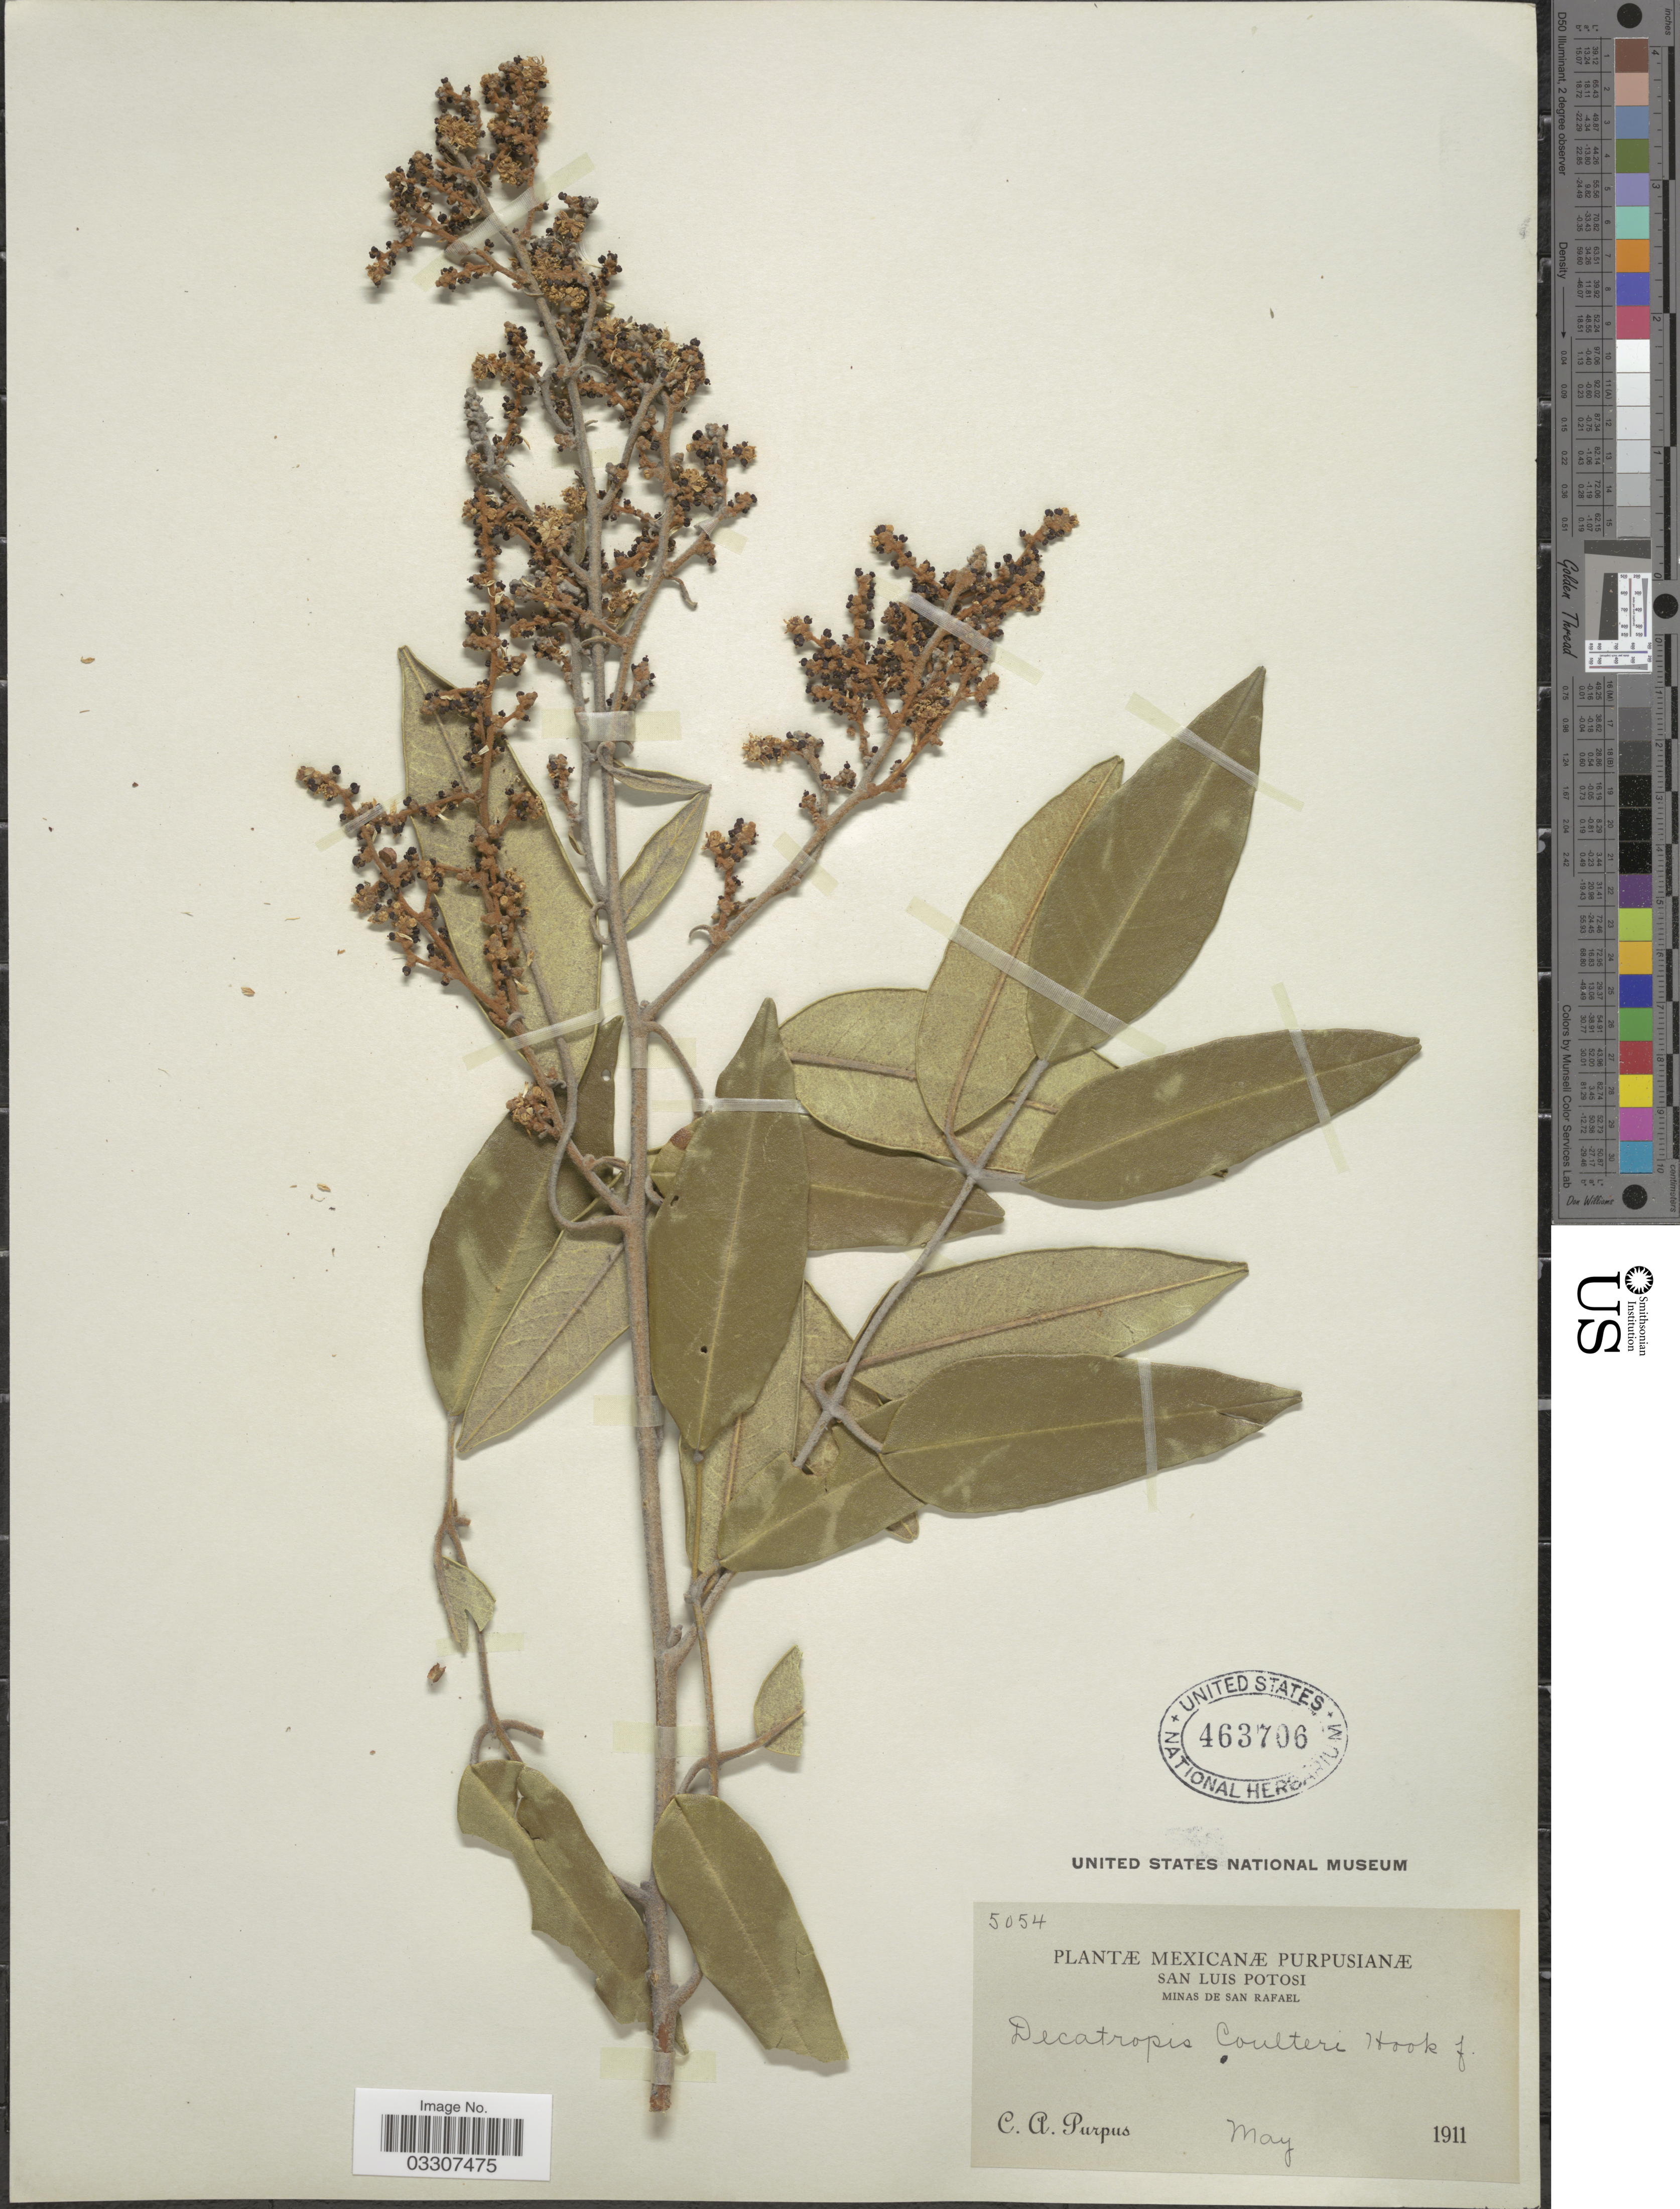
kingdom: Plantae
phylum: Tracheophyta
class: Magnoliopsida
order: Sapindales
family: Rutaceae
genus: Decatropis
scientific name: Decatropis bicolor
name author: (Zucc.) Radlk.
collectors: C. A. Purpus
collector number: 5054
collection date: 1911-05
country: Mexico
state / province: San Luis Potosí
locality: Minas de San Rafael.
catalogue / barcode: US 463706